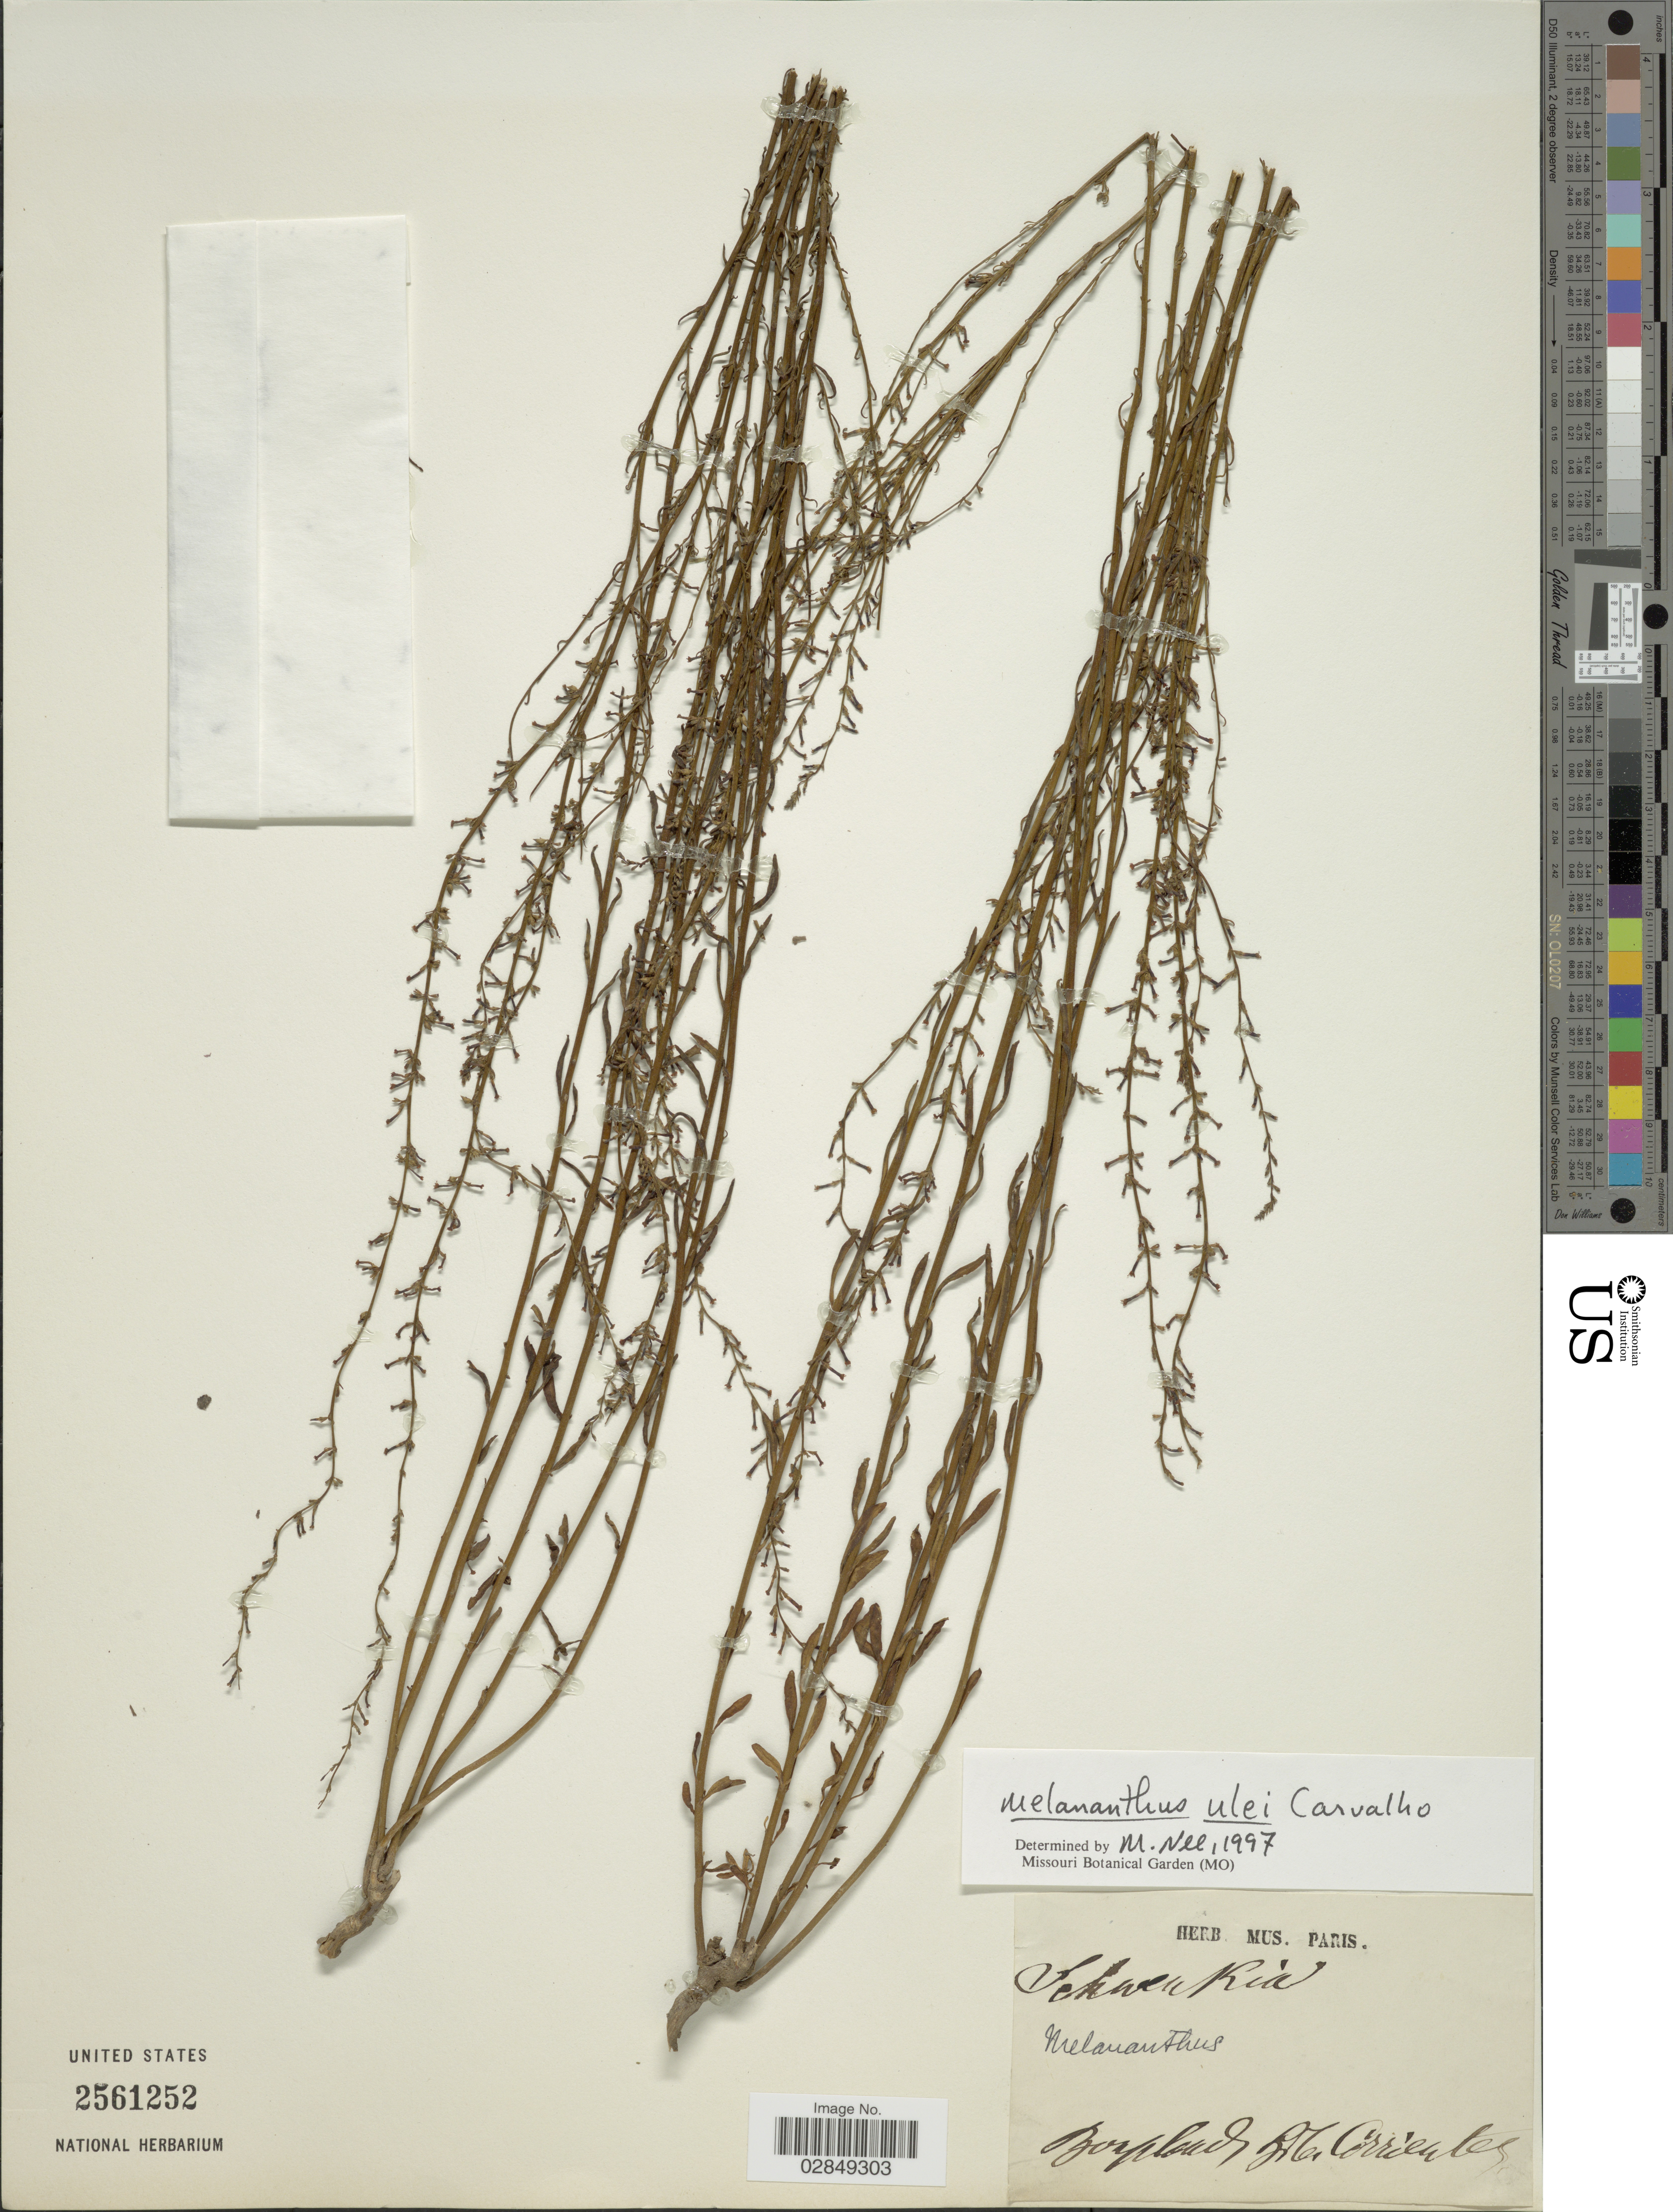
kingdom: Plantae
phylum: Tracheophyta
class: Magnoliopsida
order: Solanales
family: Solanaceae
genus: Melananthus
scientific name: Melananthus ulei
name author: Carvalho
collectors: ex herb. Mus. Paris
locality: Boypland blei Corrientes. [interpreted]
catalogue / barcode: US 2561252